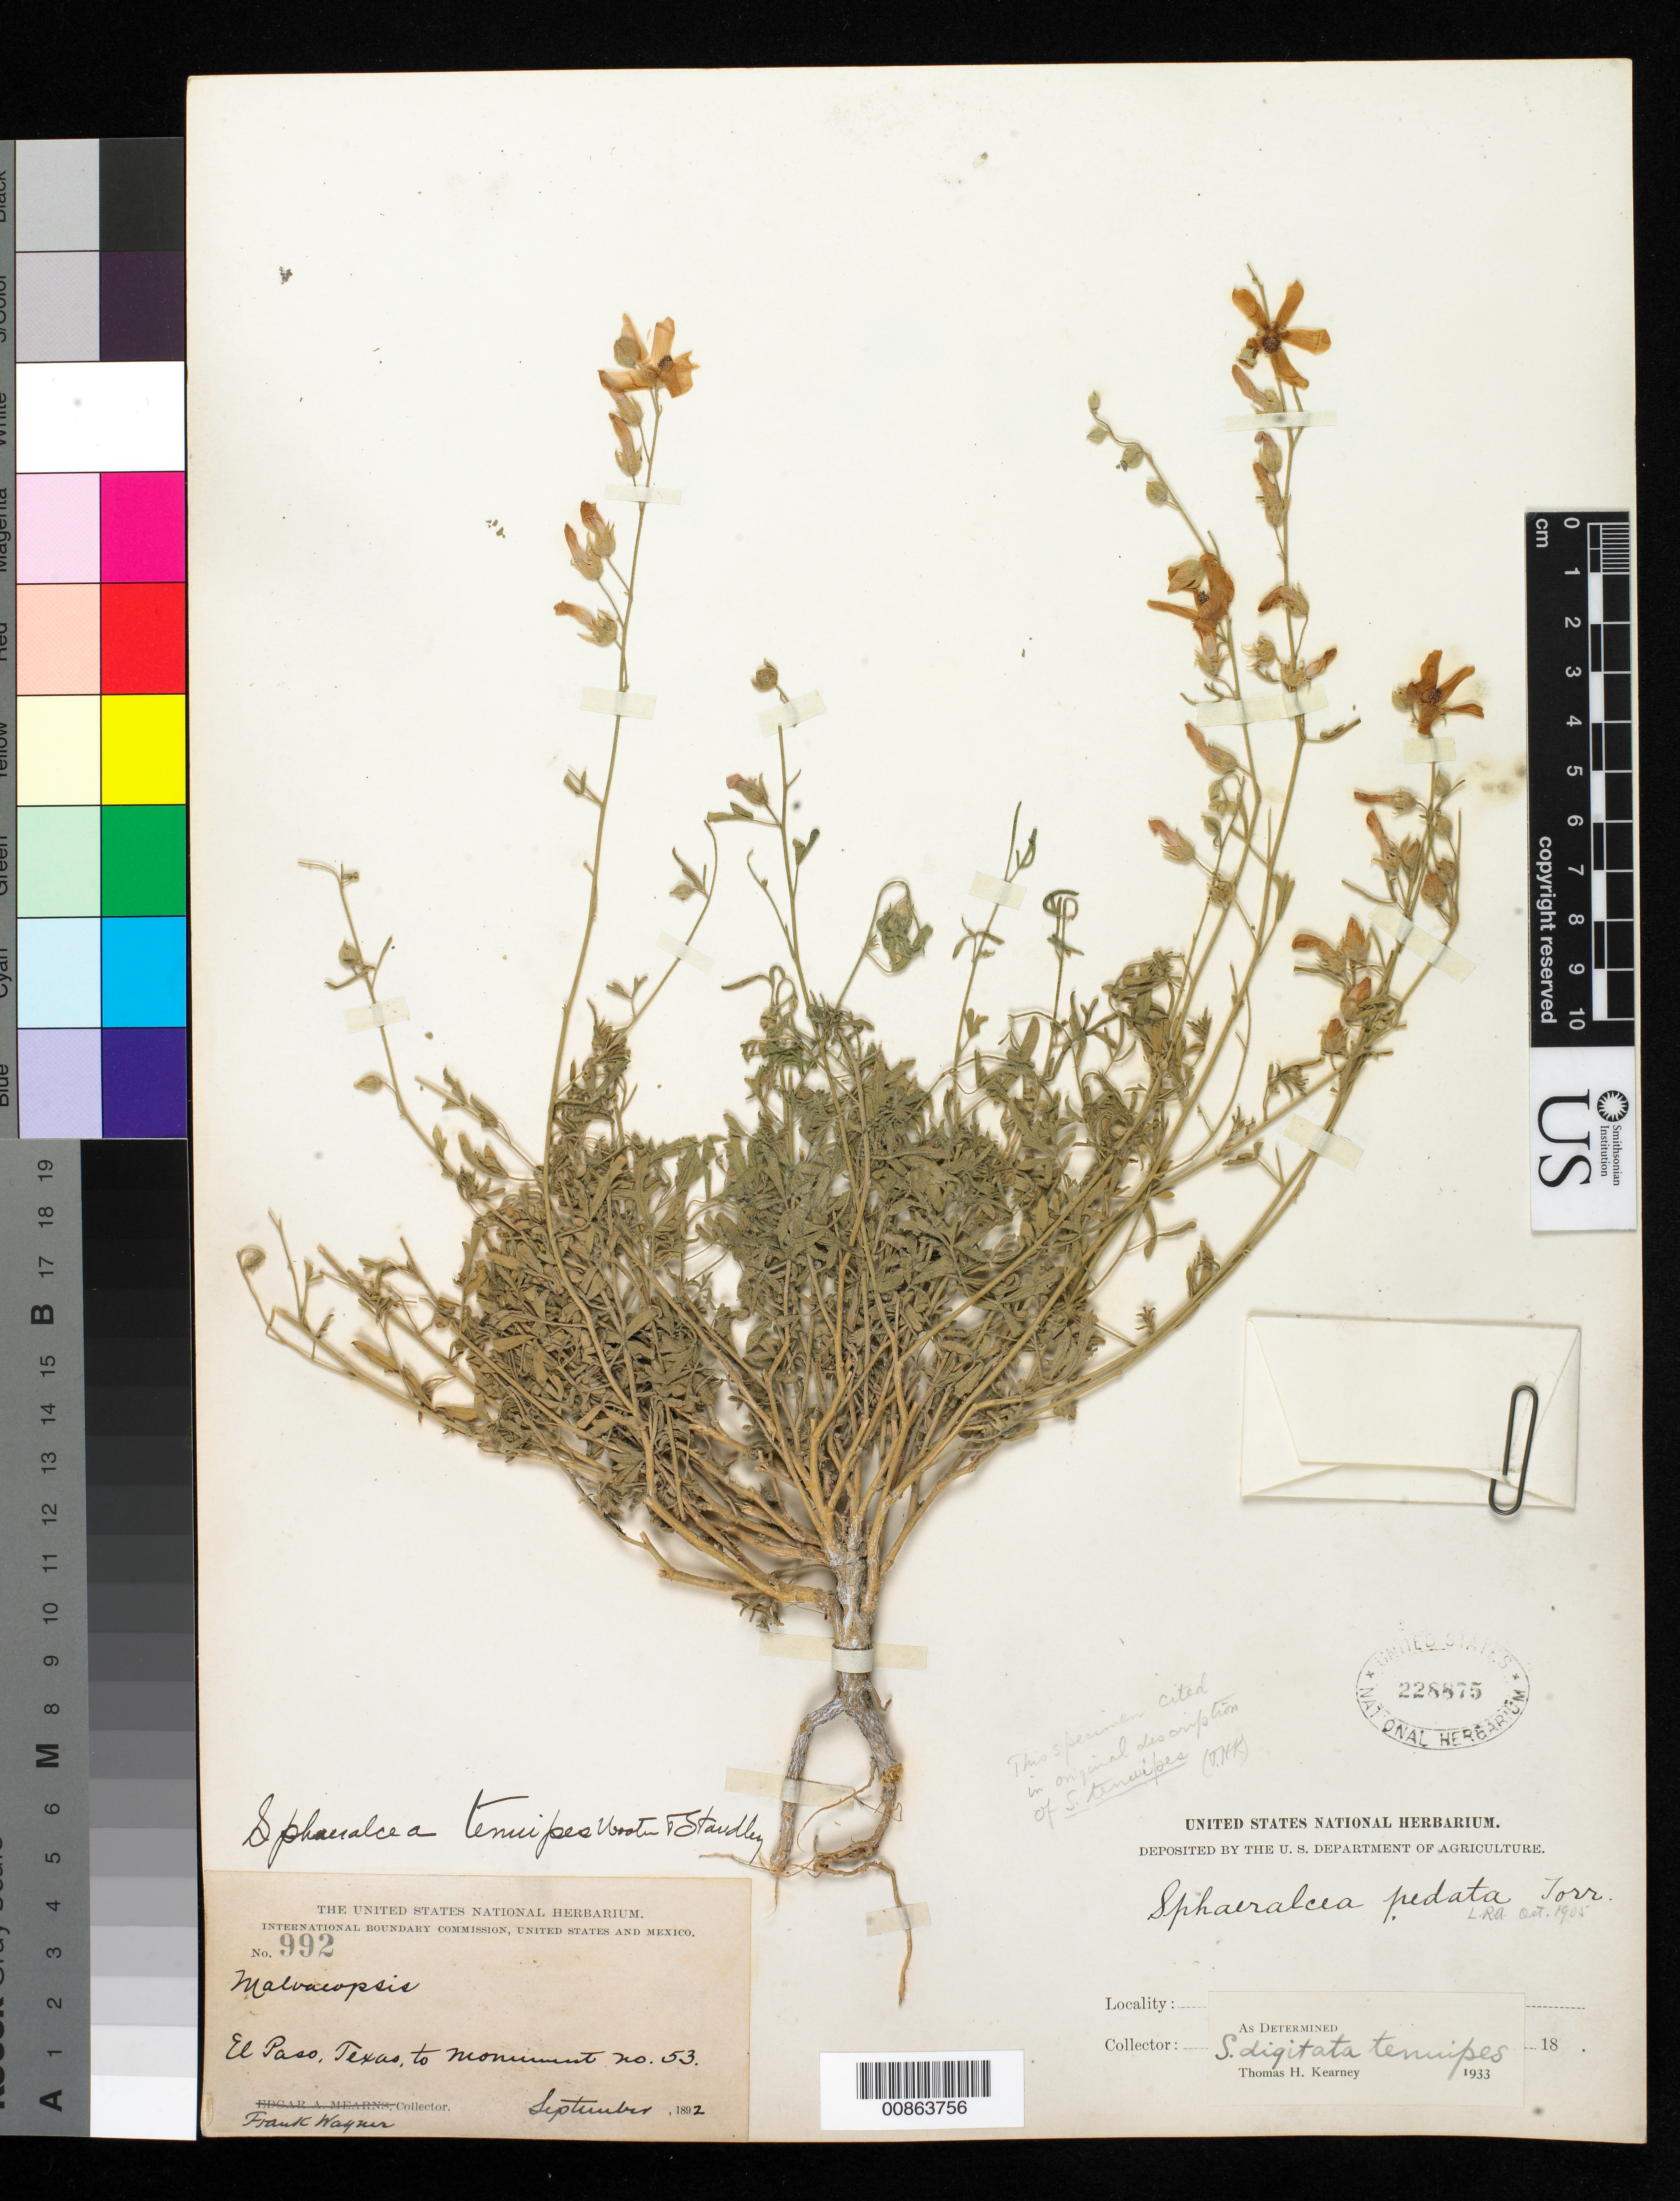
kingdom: Plantae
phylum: Tracheophyta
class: Magnoliopsida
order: Malvales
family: Malvaceae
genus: Sphaeralcea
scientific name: Sphaeralcea digitata subsp. tenuipes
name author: (Greene) Rydb.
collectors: F. Wagner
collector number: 992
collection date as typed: Sep 1892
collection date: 1892-09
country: United States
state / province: Texas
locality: El Paso, Texas to monument no. 53.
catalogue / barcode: US 228875